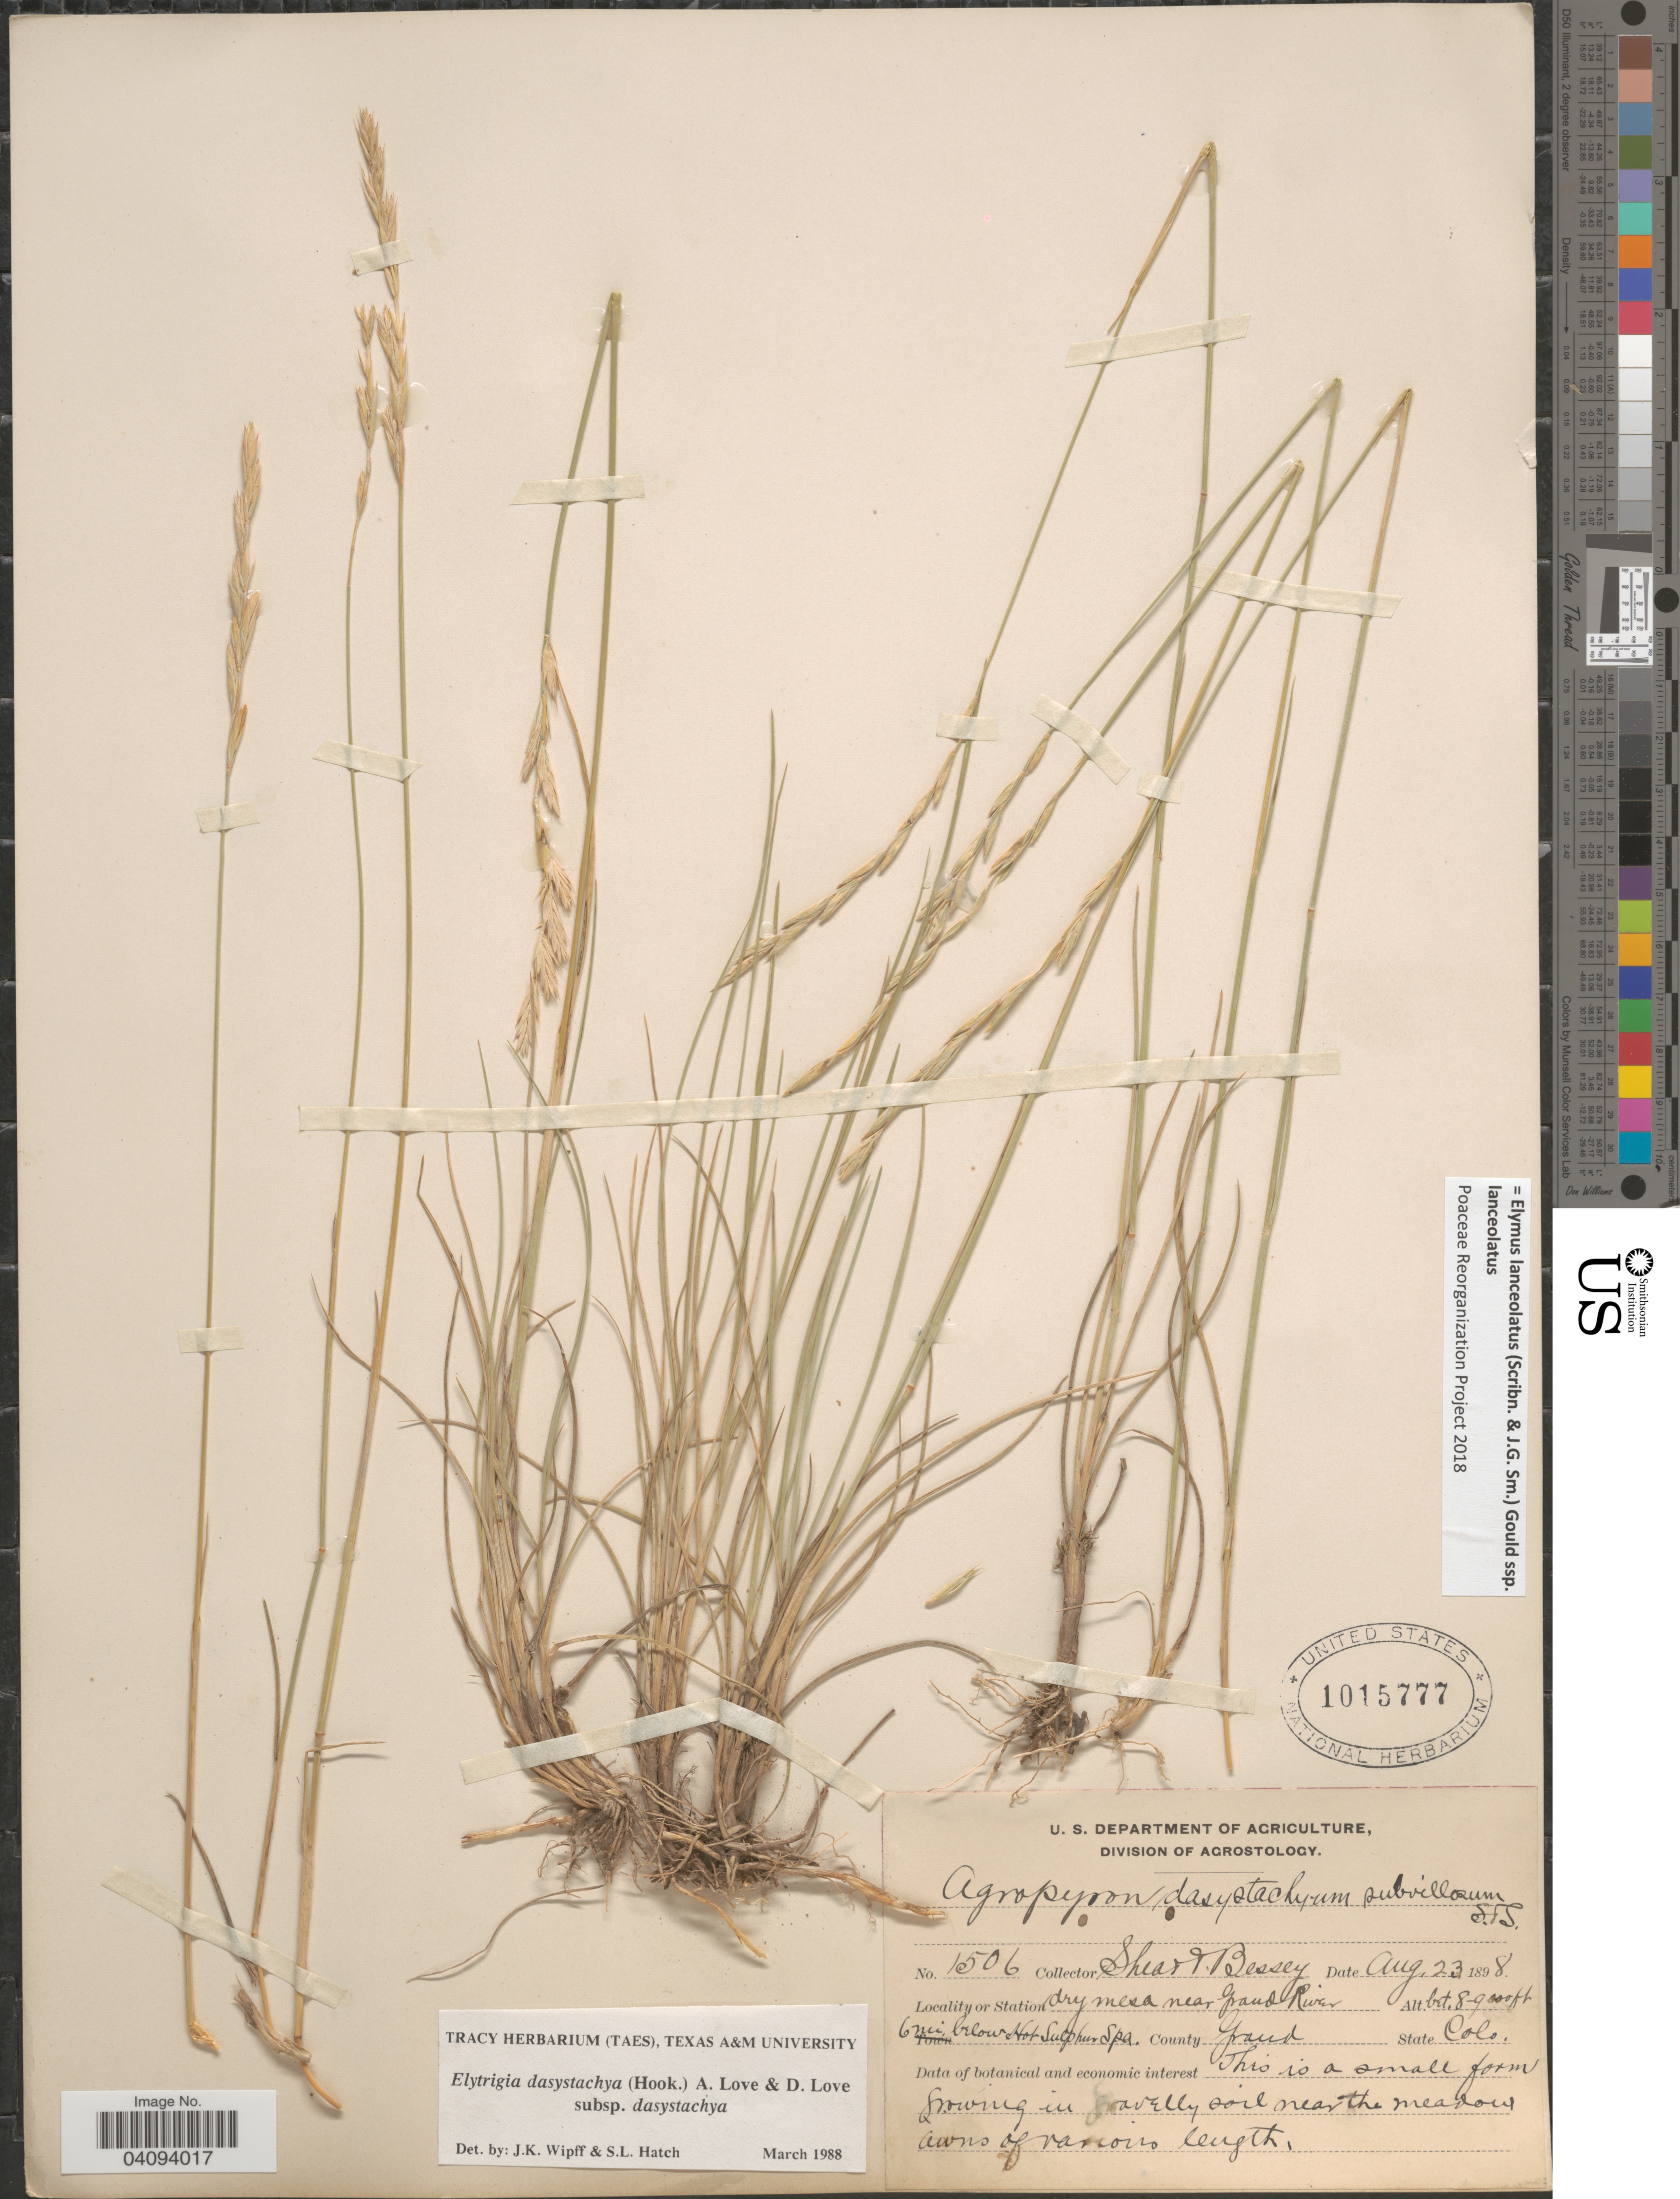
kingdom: Plantae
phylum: Tracheophyta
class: Liliopsida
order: Poales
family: Poaceae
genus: Elymus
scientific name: Elymus lanceolatus subsp. lanceolatus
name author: (Scribn. & J.G. Sm.) Gould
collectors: -- Shear & -. Bessey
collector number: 1506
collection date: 1898-08-23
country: United States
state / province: Colorado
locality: Dry Mesa near Grand River. 6 mi. below Hot Sulphur Spa. County Grand.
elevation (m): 2438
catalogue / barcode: US 1015777